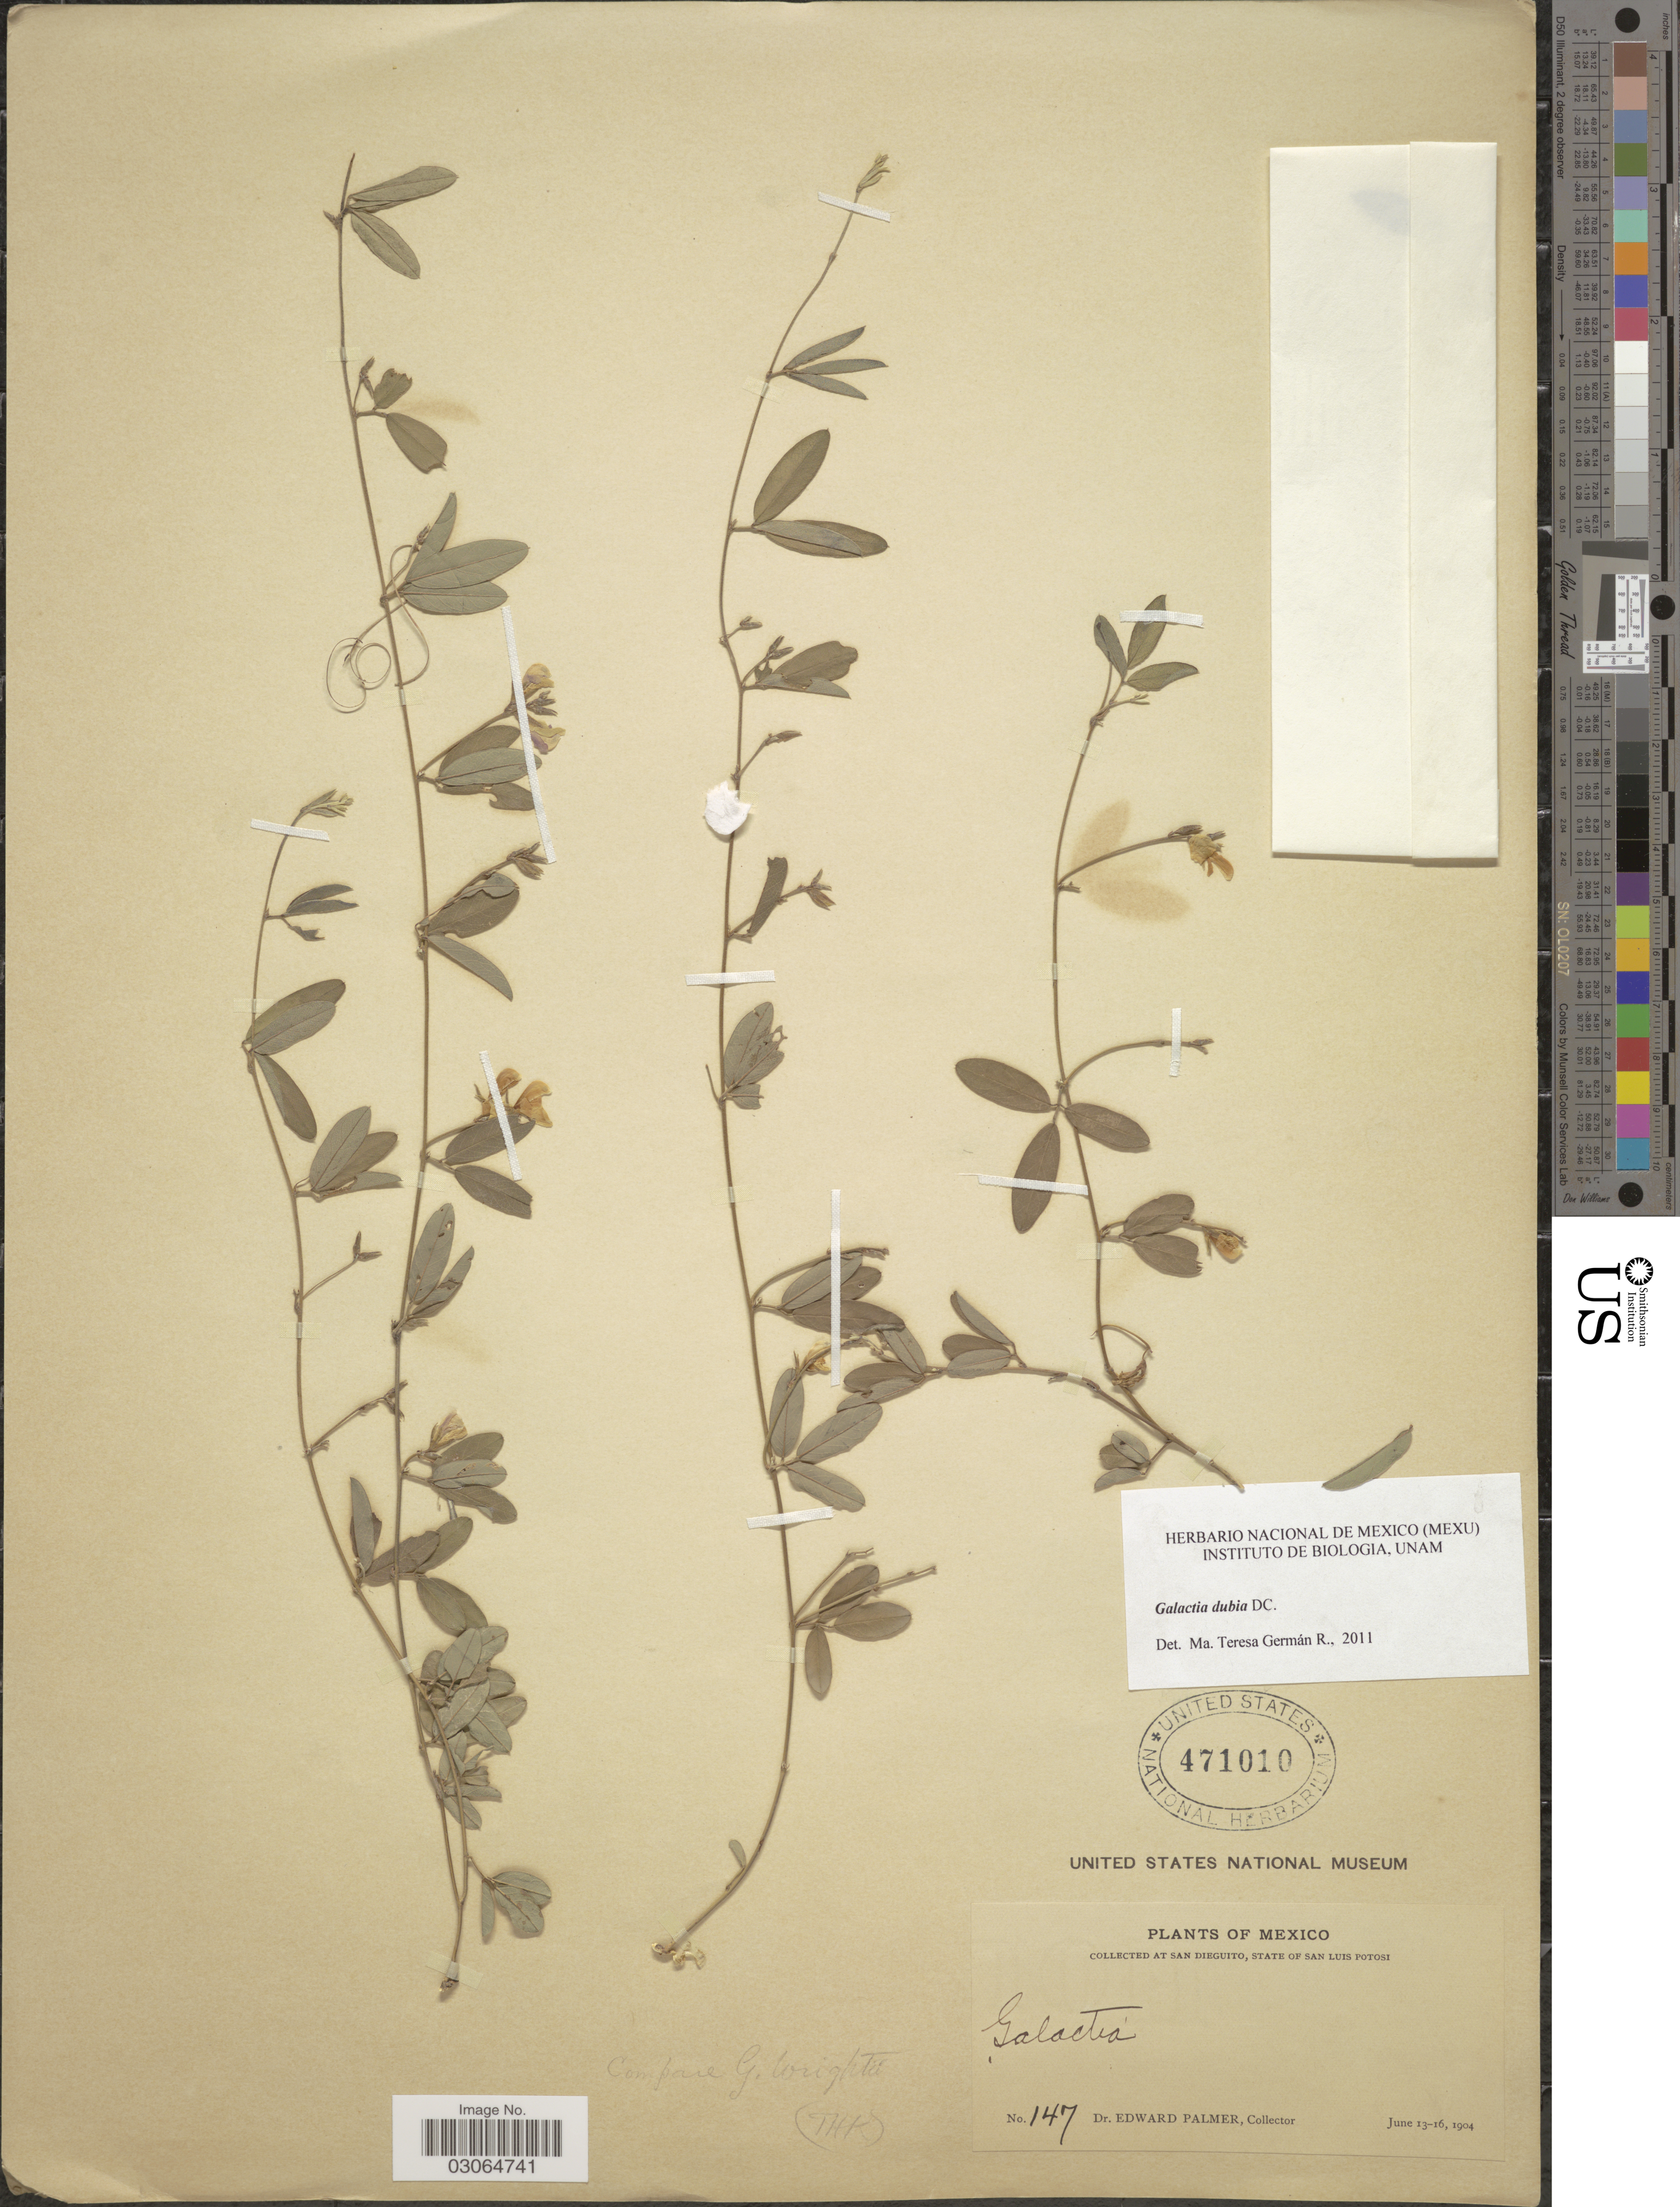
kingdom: Plantae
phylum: Tracheophyta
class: Magnoliopsida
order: Fabales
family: Fabaceae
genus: Galactia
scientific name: Galactia dubia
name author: DC.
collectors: E. Palmer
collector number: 147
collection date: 1904-06-13/1904-06-16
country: Mexico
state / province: San Luis Potosí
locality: At San Dieguito.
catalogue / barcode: US 471010